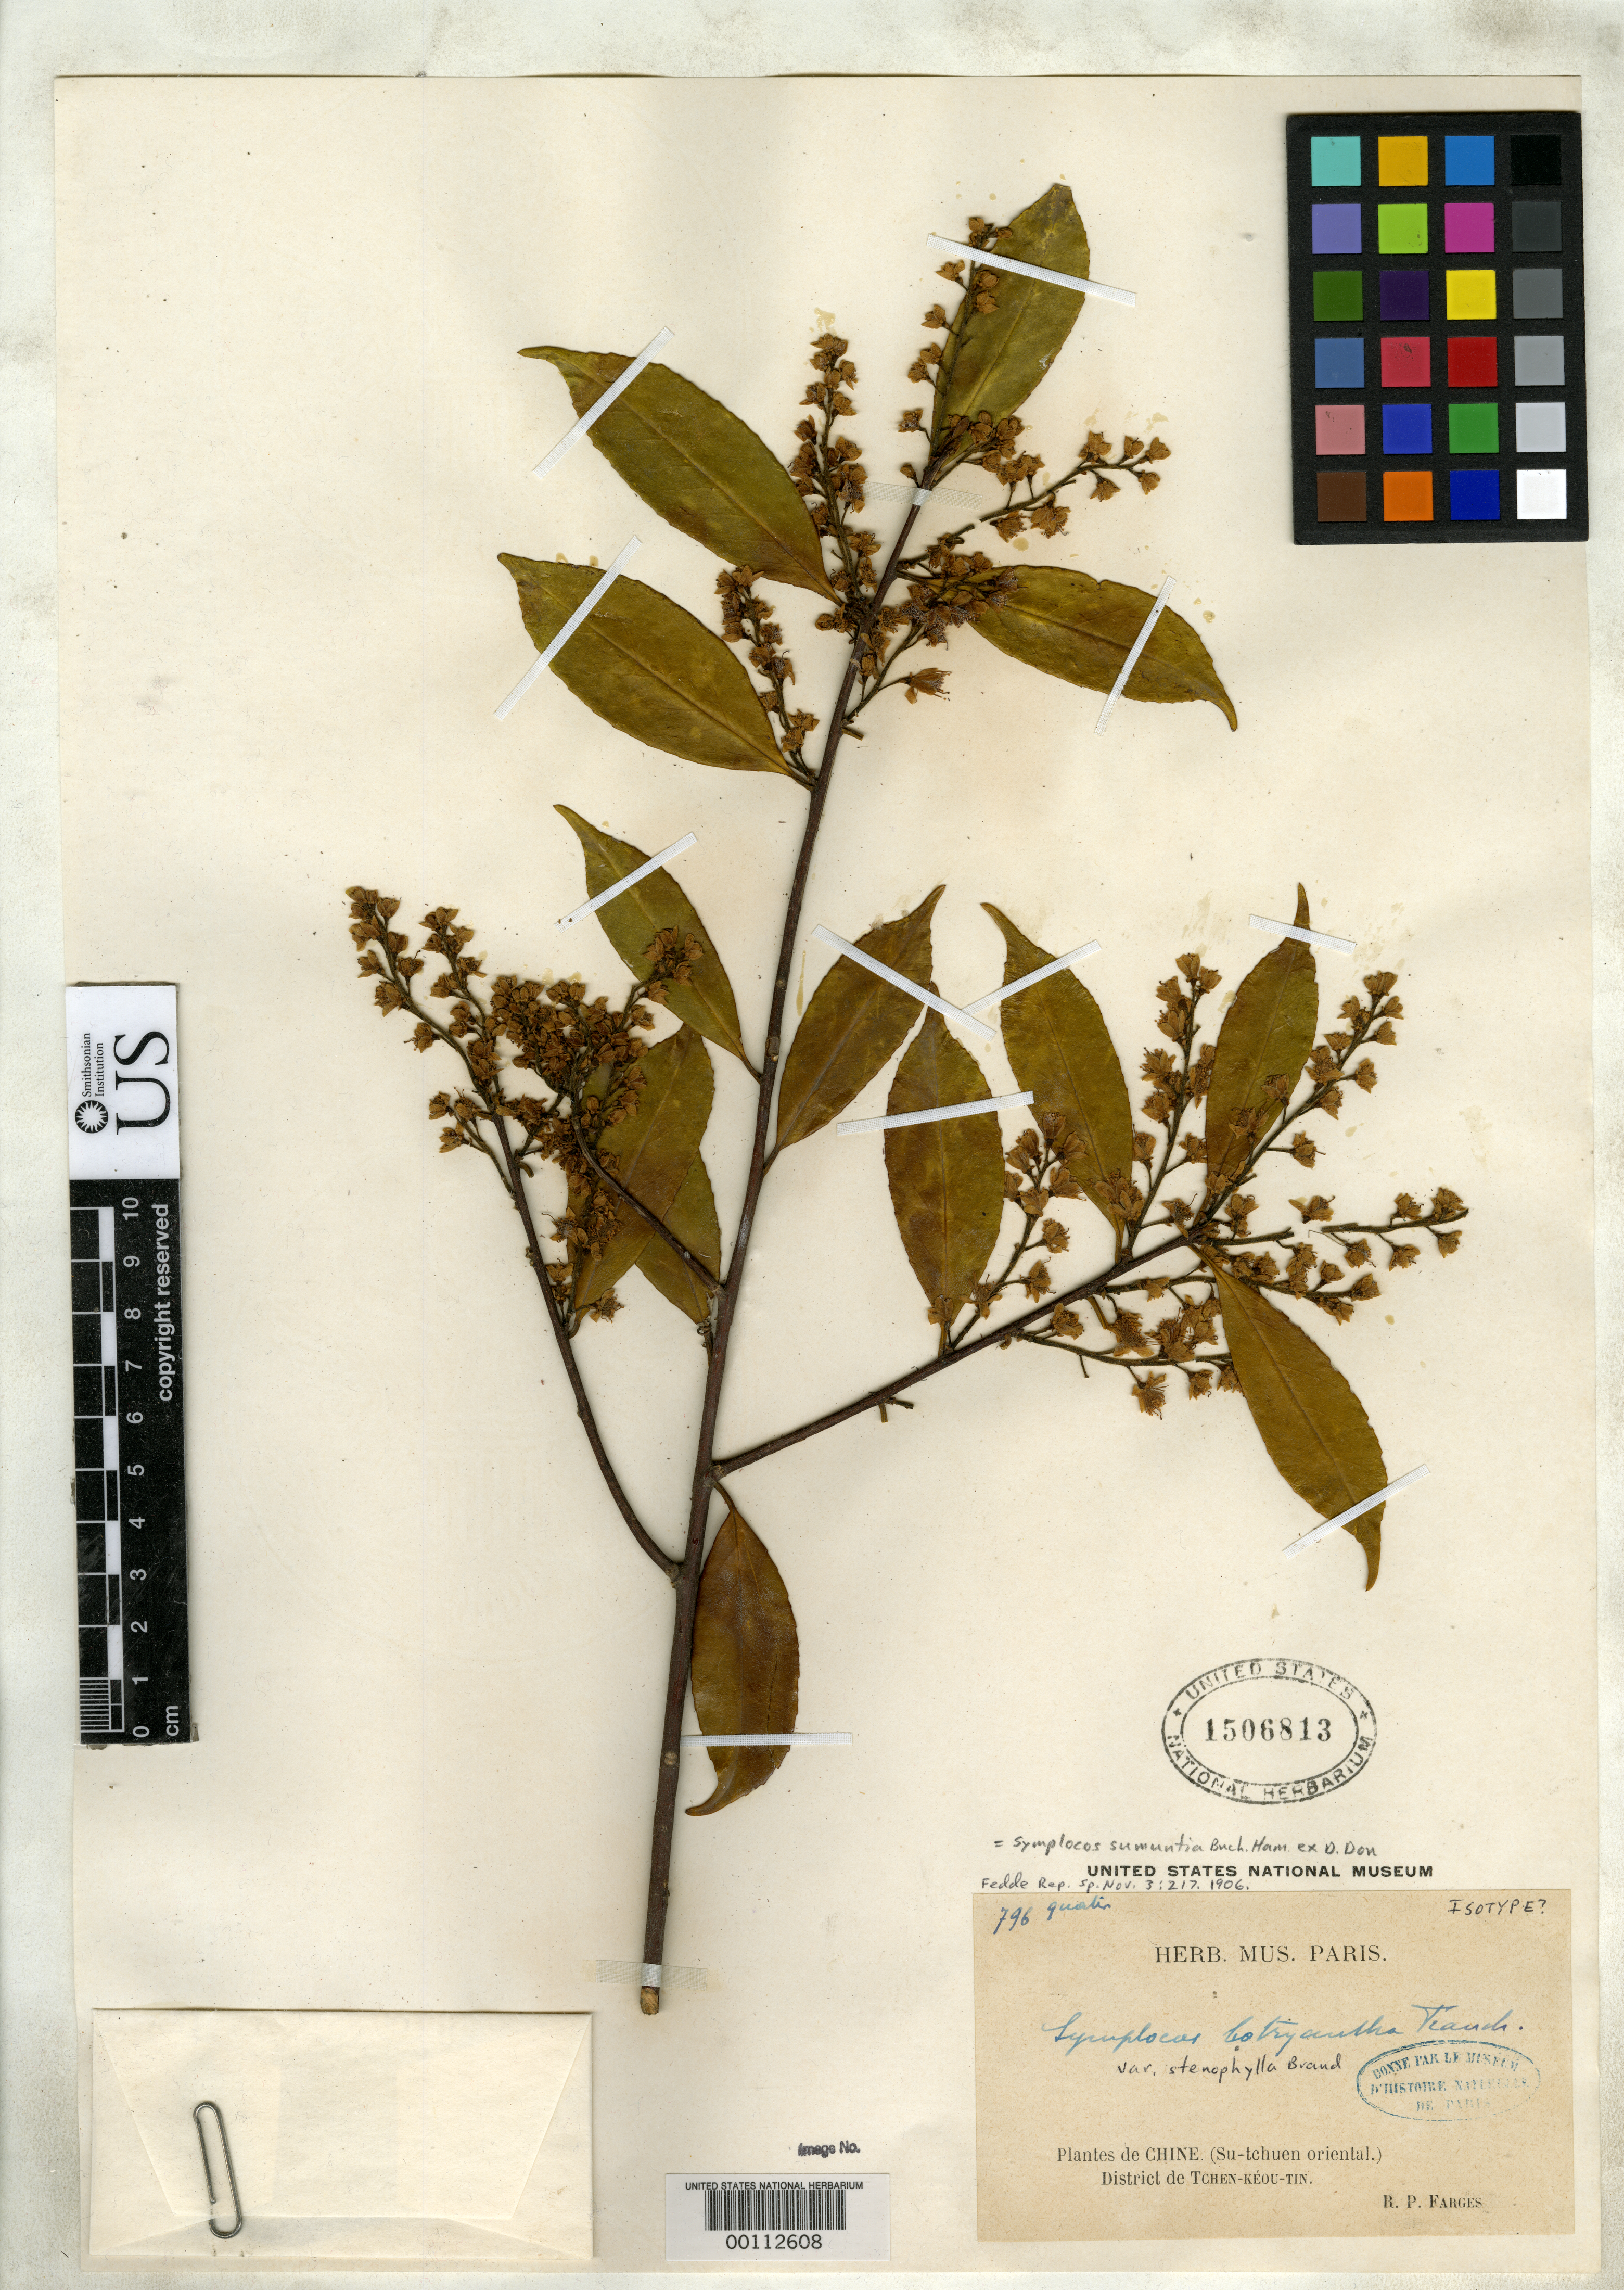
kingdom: Plantae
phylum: Tracheophyta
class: Magnoliopsida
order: Ericales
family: Symplocaceae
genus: Symplocos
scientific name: Symplocos botryantha var. stenophylla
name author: Brand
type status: Isotype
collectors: P. G. Farges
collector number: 796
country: China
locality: Su-tchuen Oriental, district Detchen-keou-tin.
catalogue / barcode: US 1506813